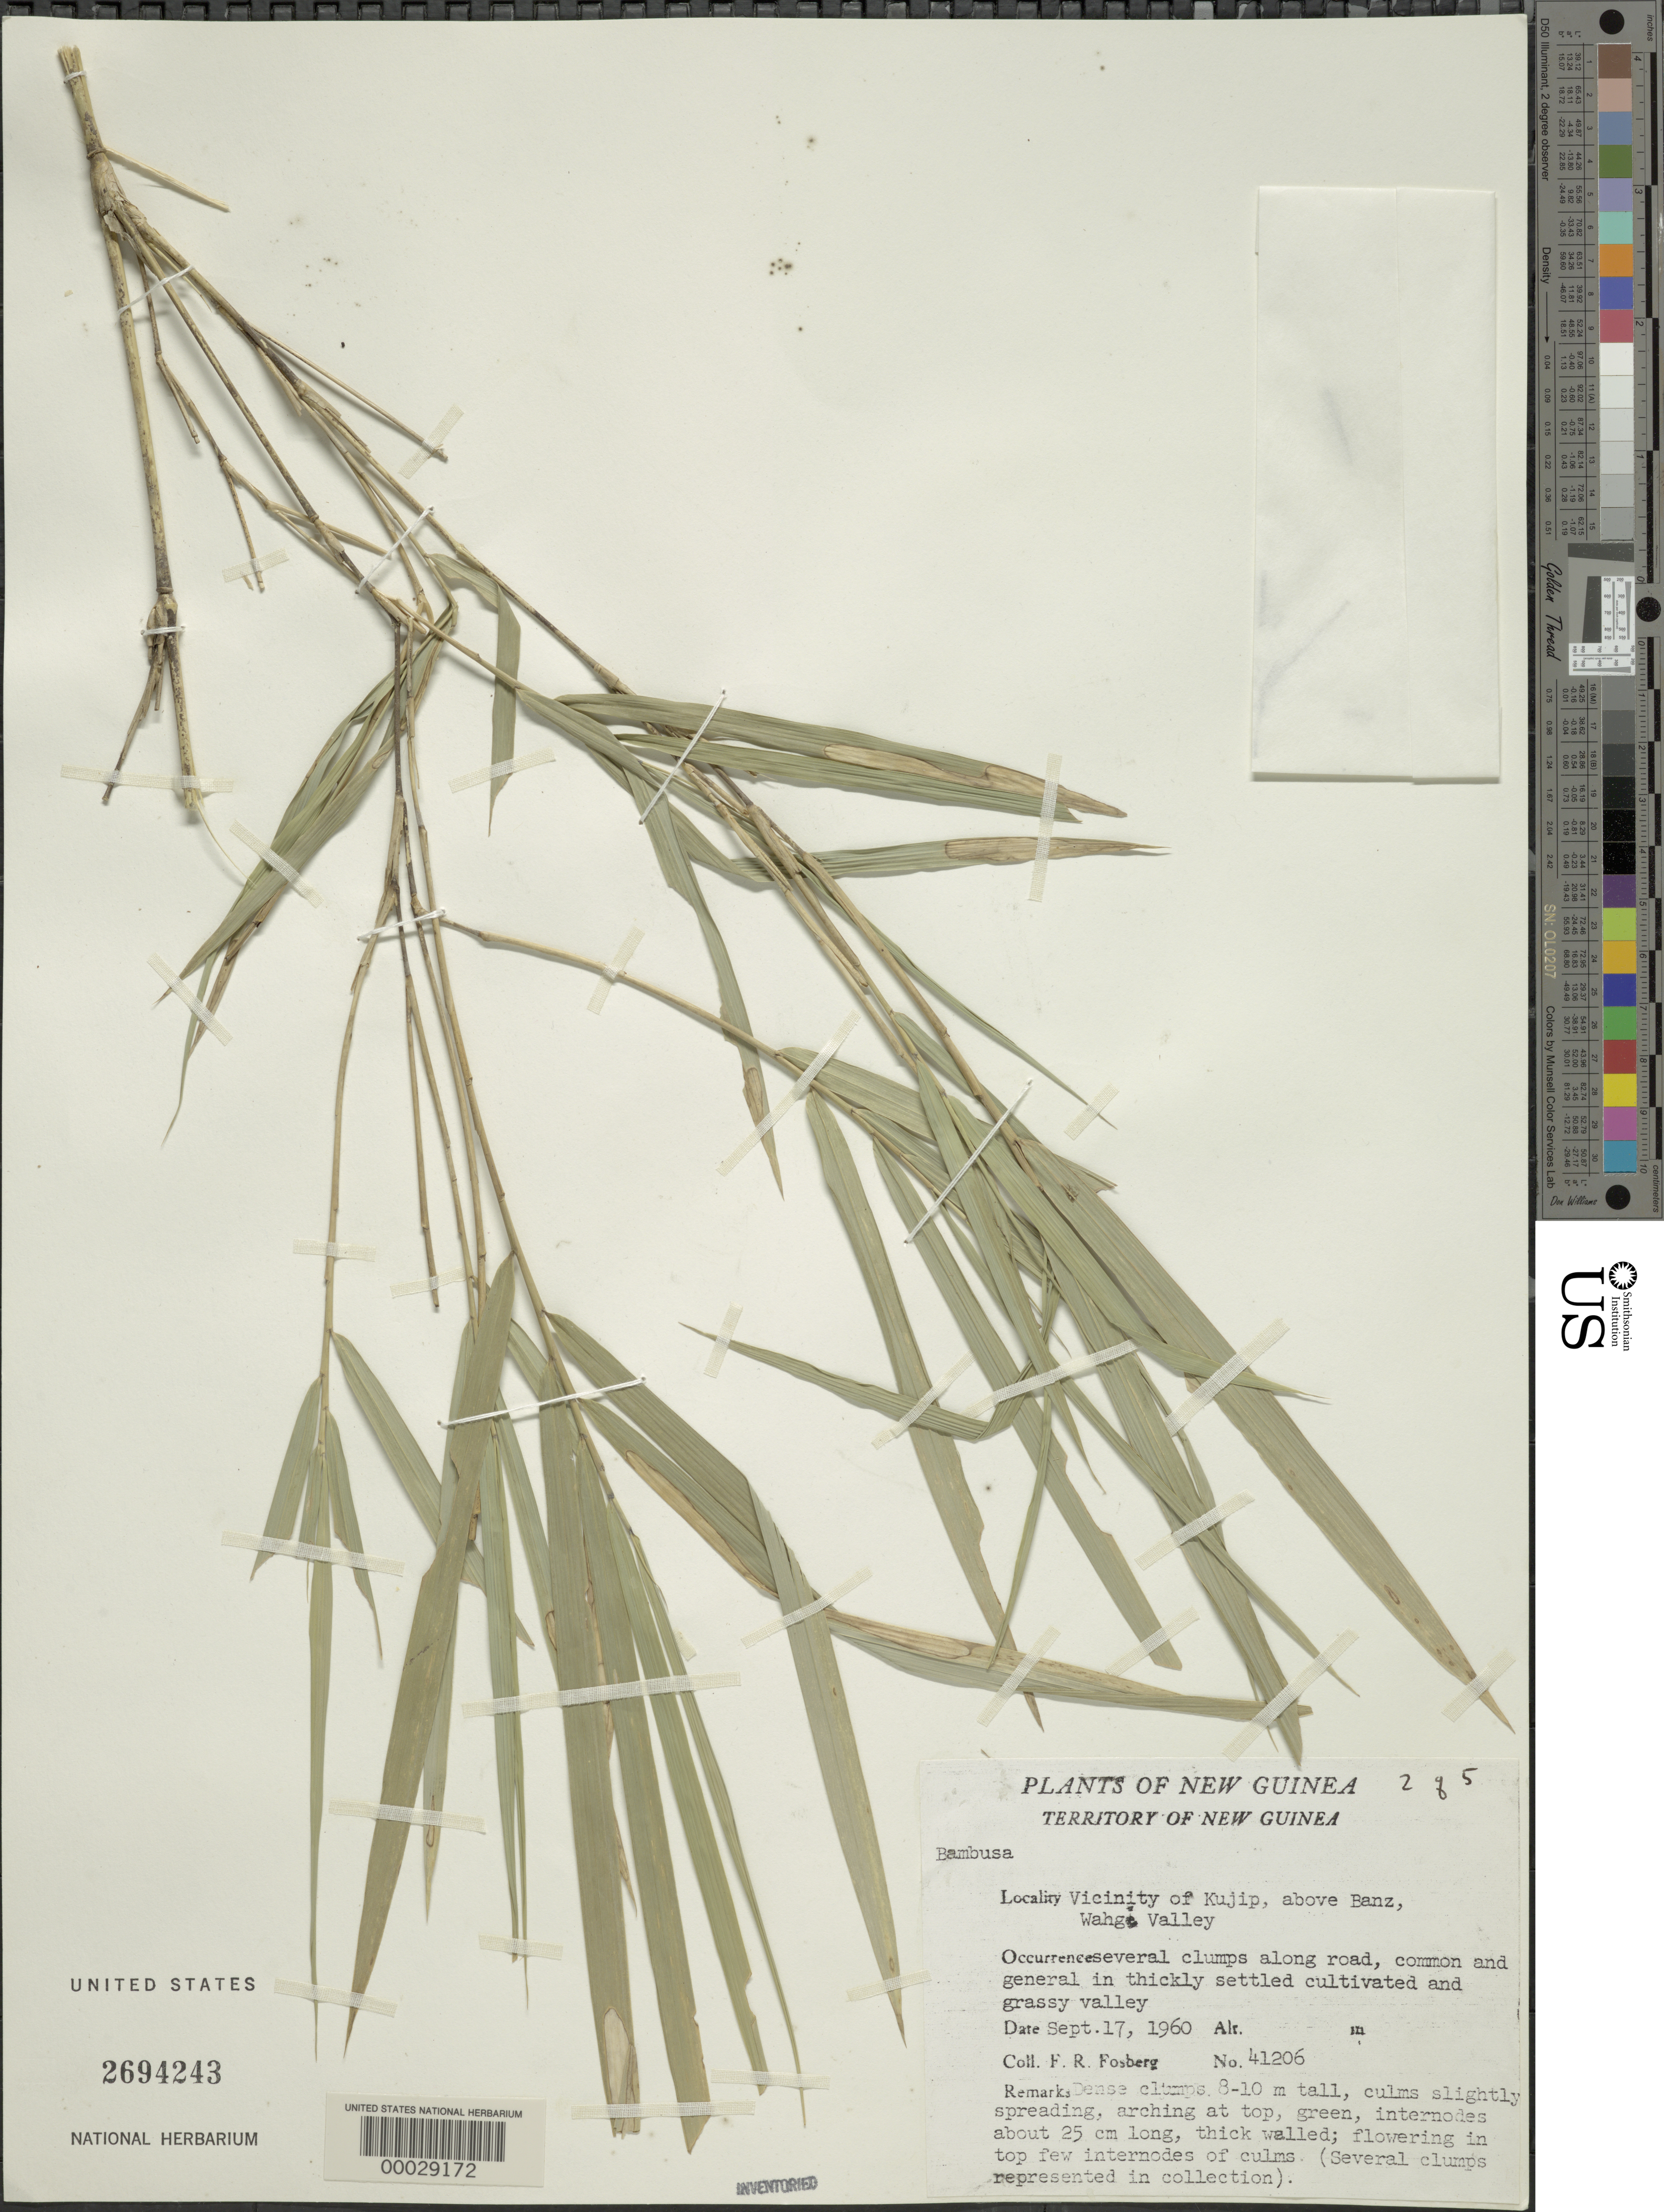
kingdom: Plantae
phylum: Tracheophyta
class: Liliopsida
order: Poales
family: Poaceae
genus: Nastus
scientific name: Nastus elatus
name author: Holttum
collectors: F. R. Fosberg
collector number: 41206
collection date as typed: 17 Sep 1960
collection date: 1960-09-17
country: Indonesia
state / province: Irian Jaya ?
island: New Guinea Island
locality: Kujip. [country could also be papua new guinea.]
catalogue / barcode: US 2694243